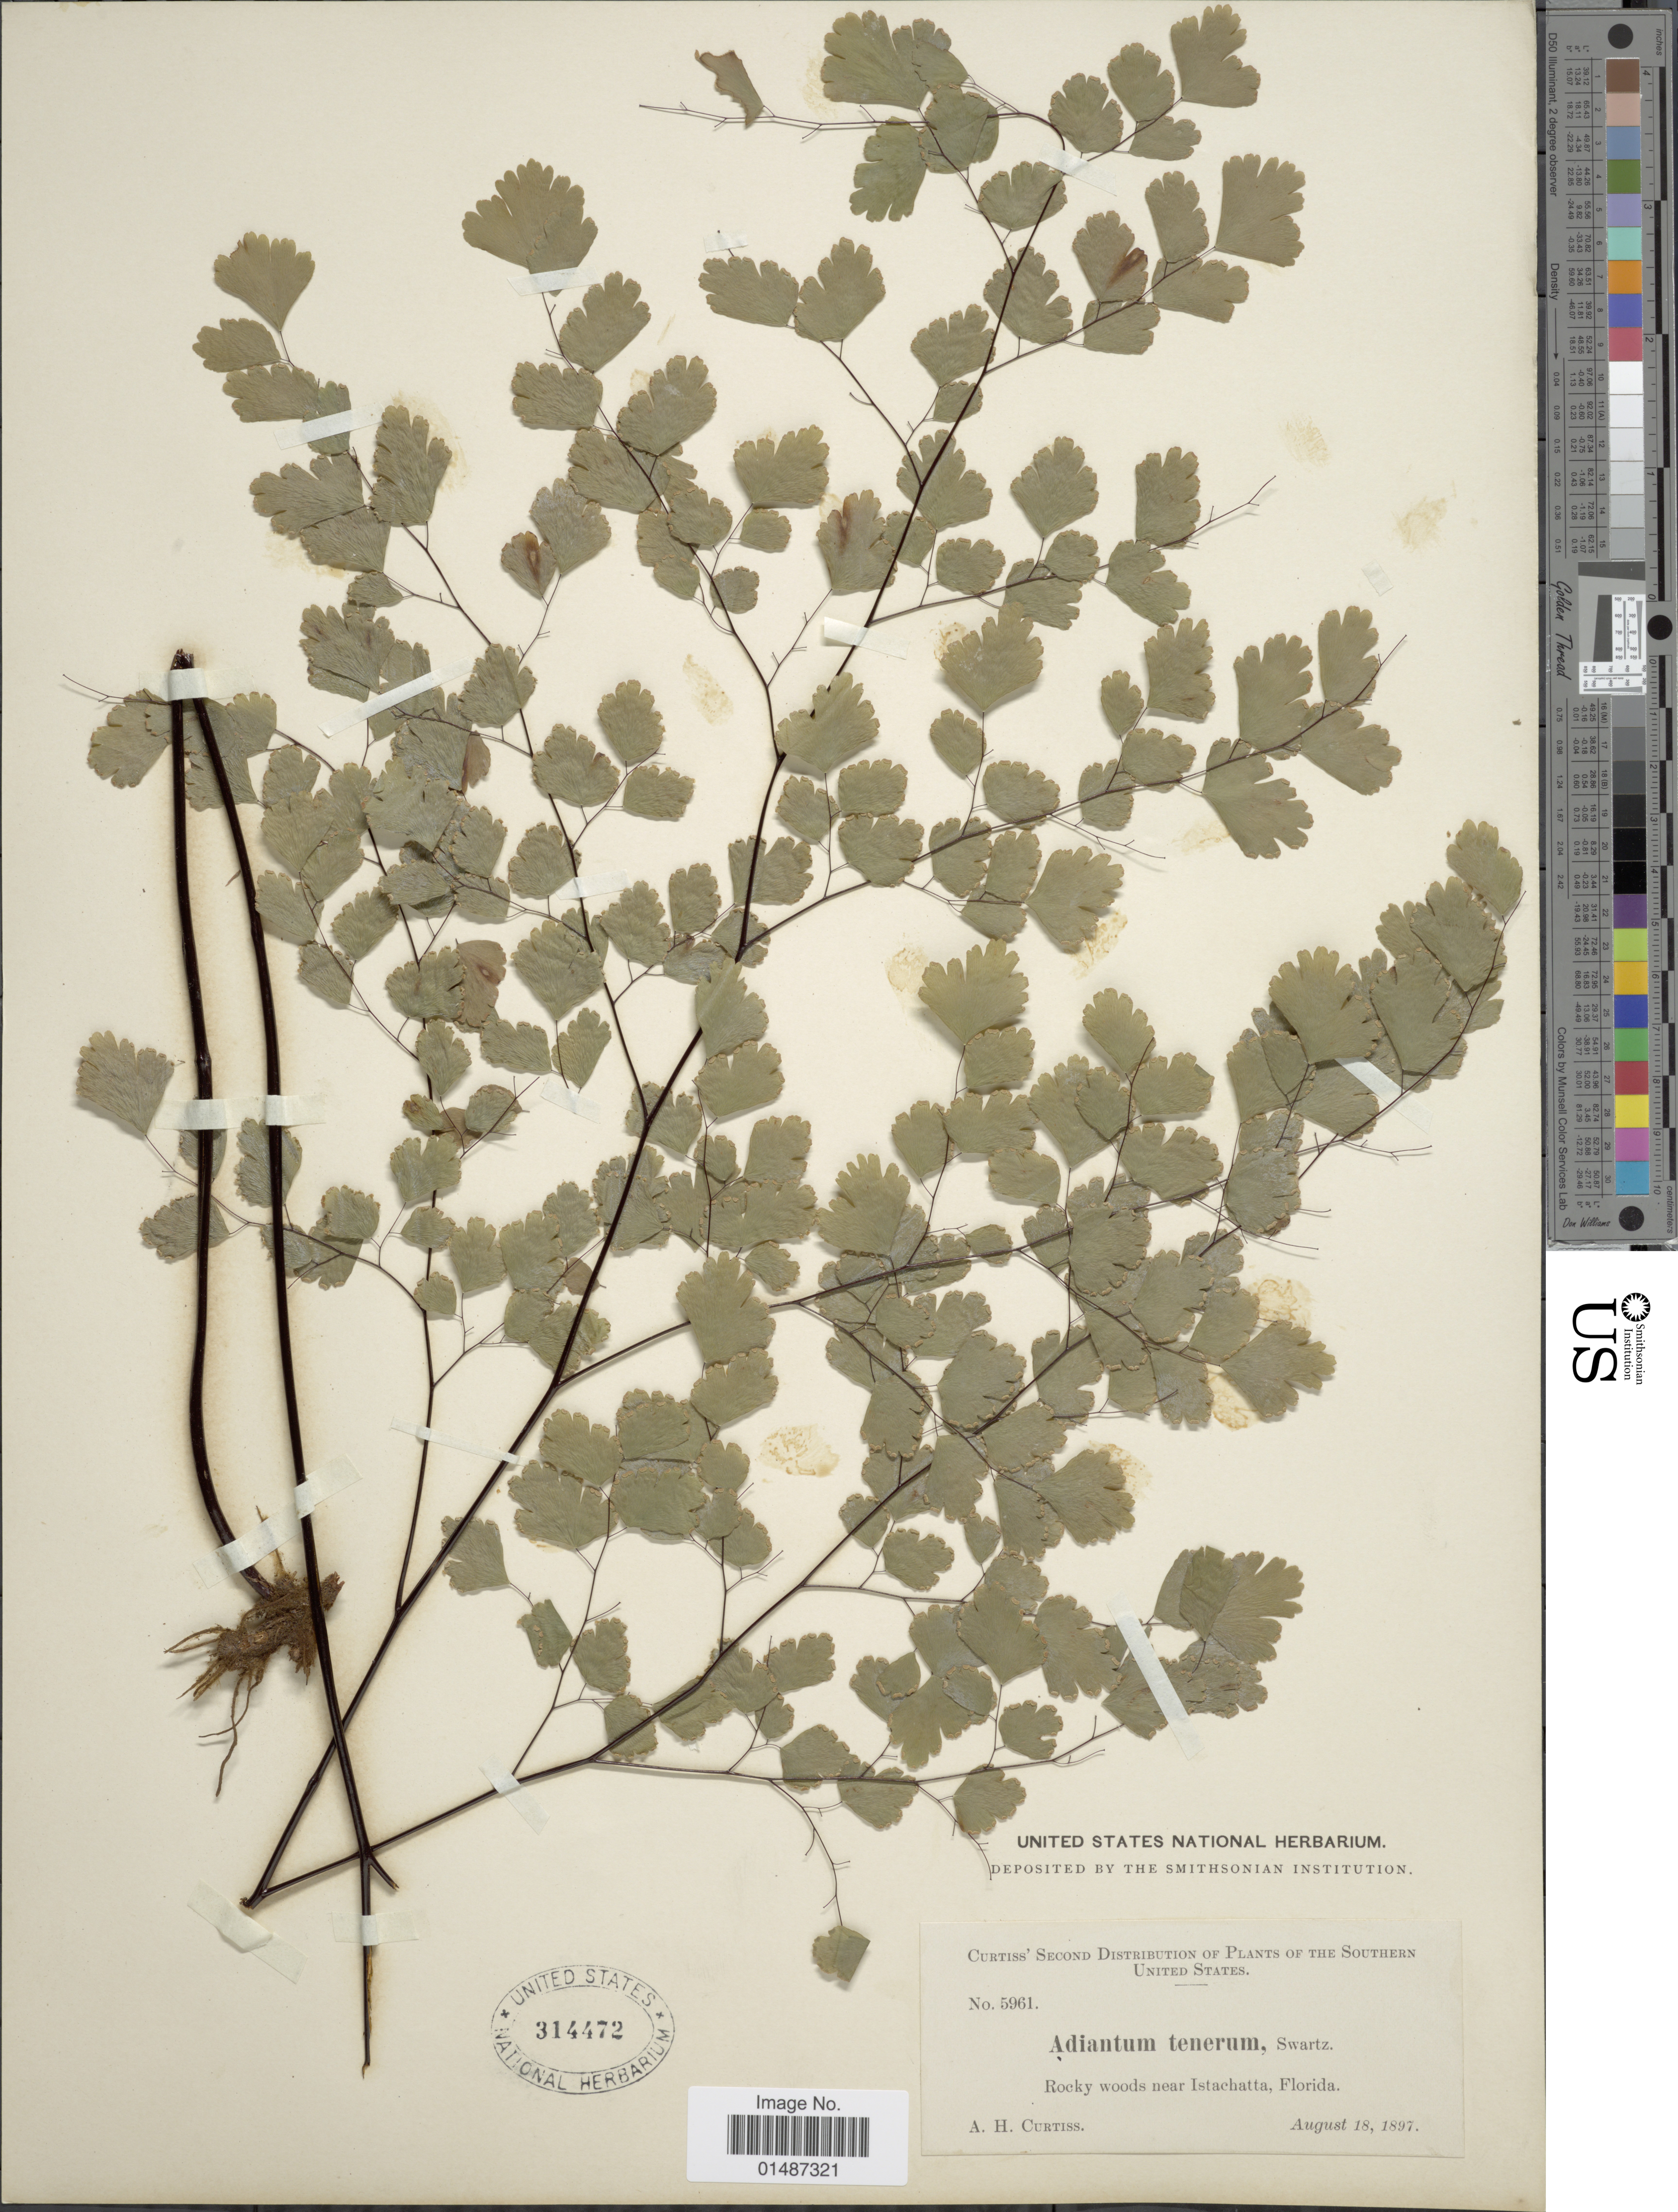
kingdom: Plantae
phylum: Tracheophyta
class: Polypodiopsida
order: Polypodiales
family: Pteridaceae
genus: Adiantum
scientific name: Adiantum tenerum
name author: Sw.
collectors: A. H. Curtiss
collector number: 5961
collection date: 1897-08-18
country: United States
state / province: Florida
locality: Southern United States. Rocky woods near Istachatta.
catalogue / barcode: US 314472